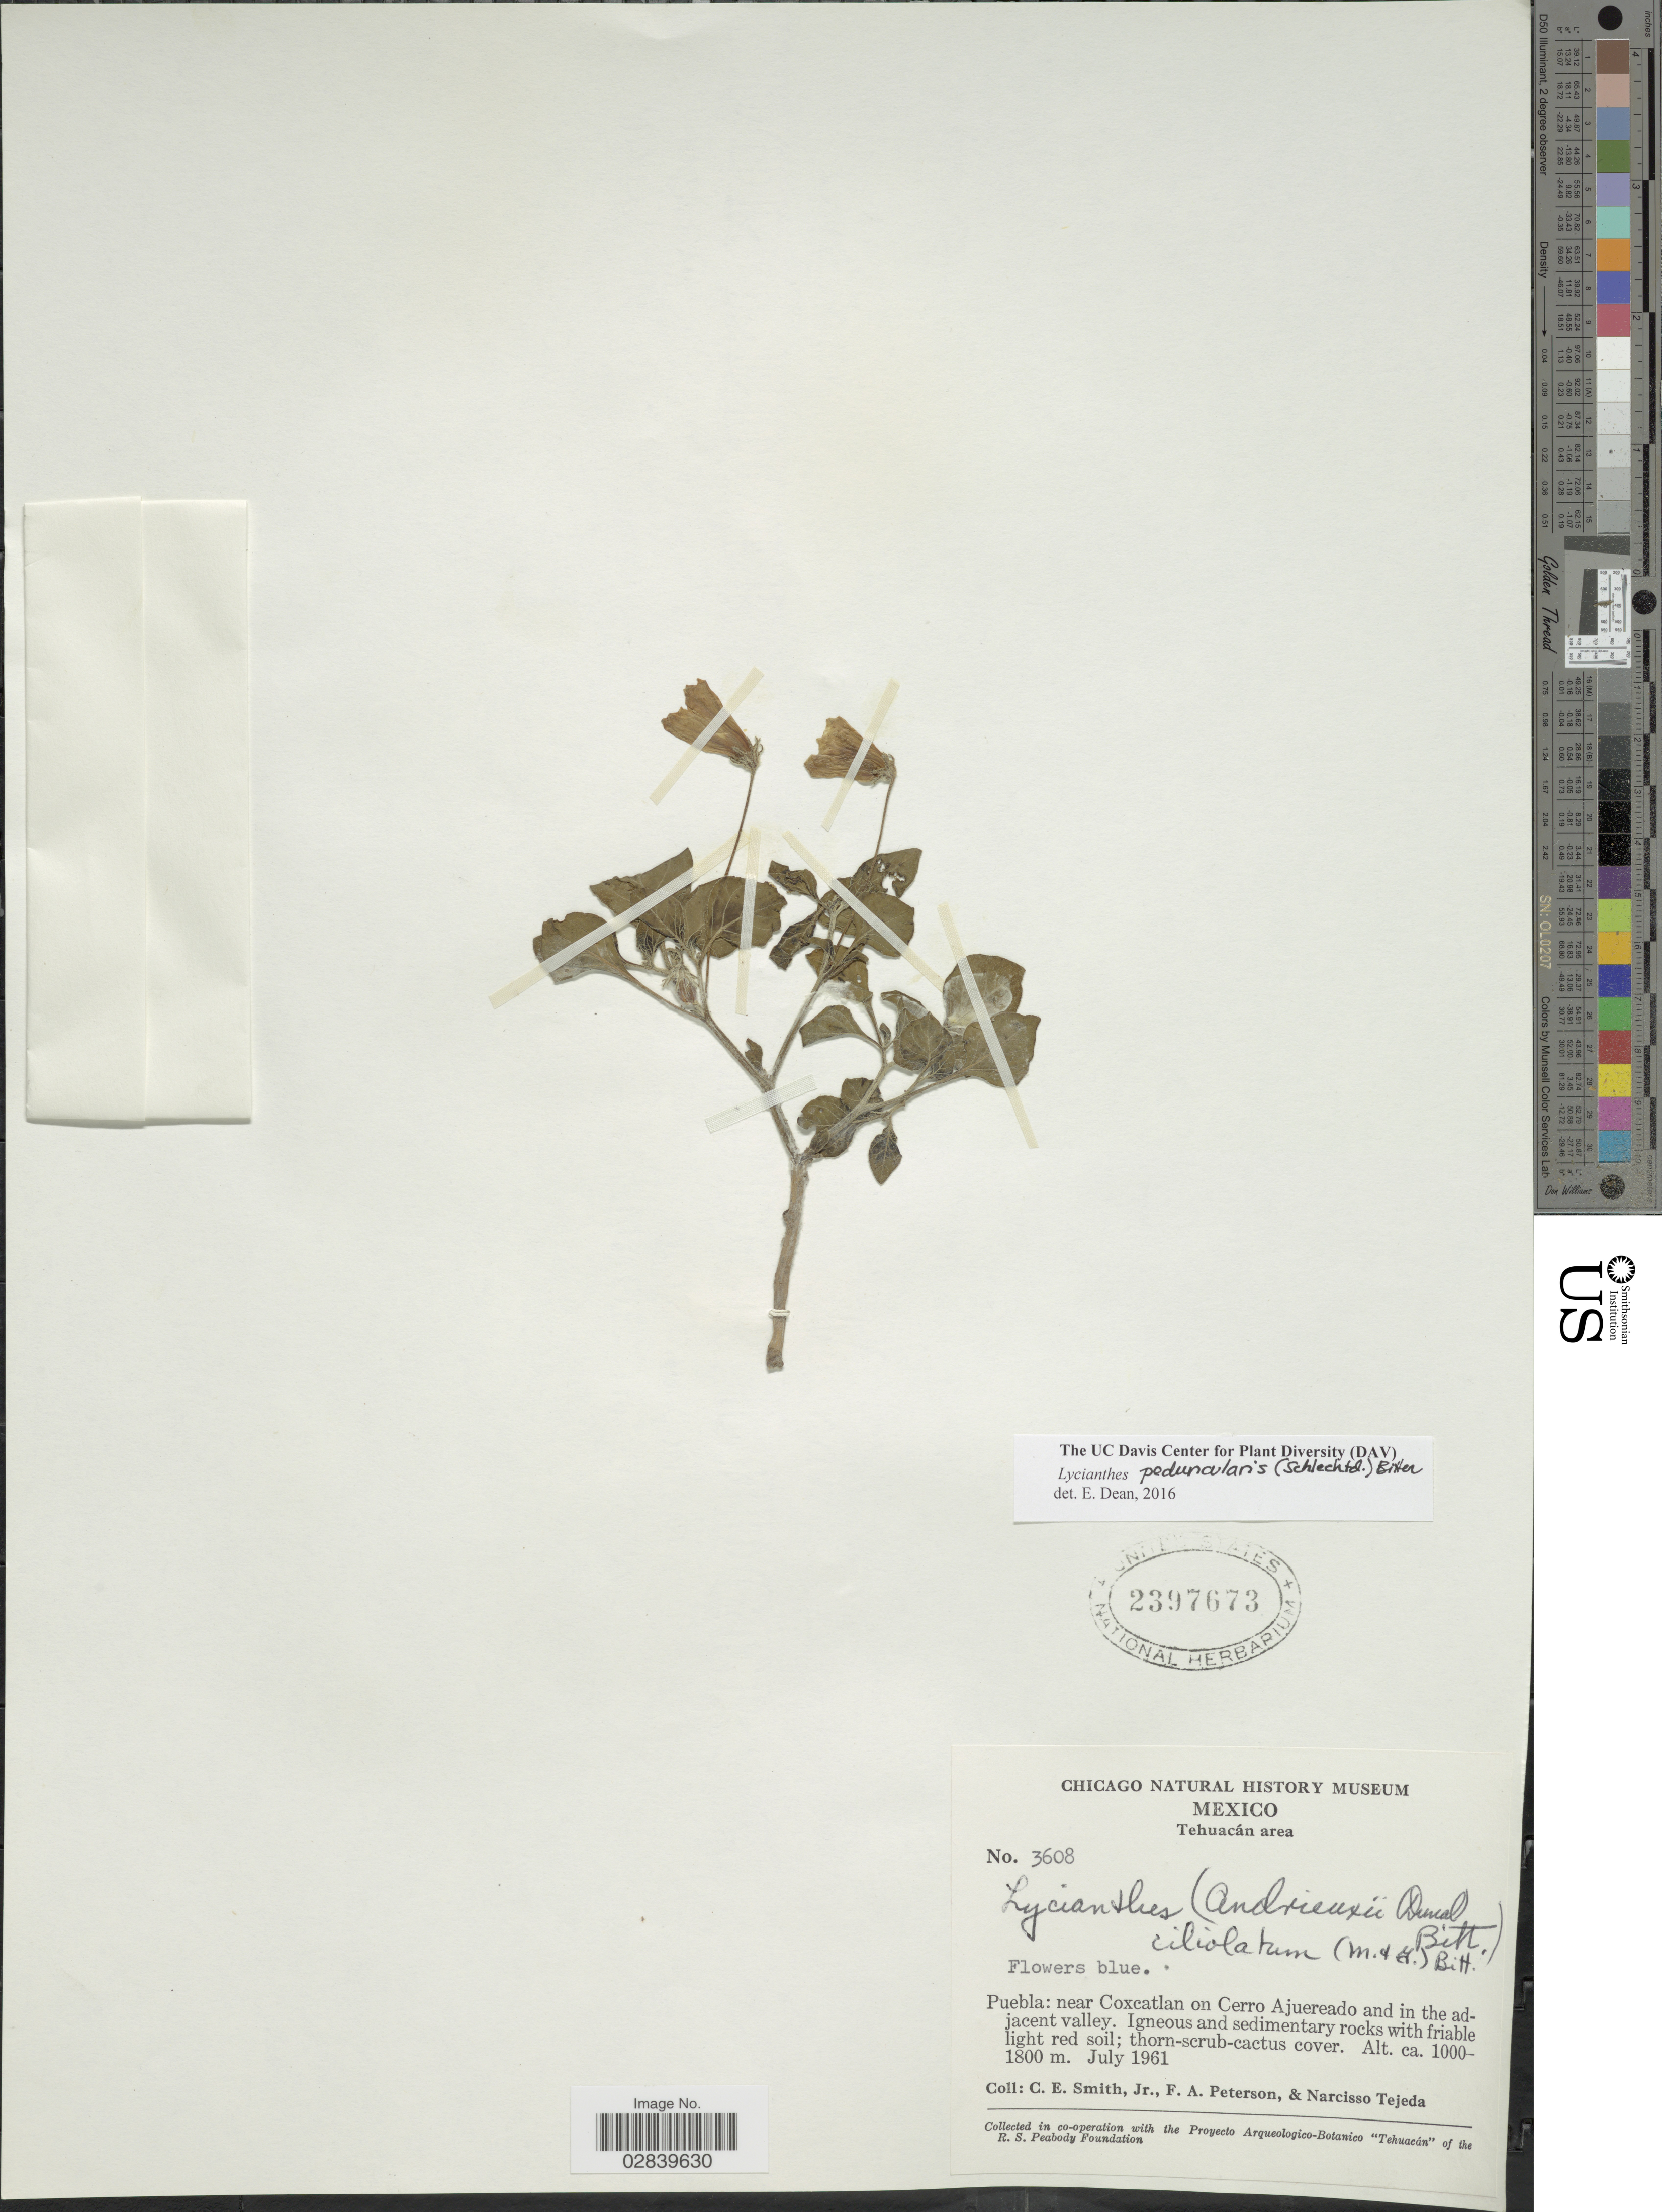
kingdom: Plantae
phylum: Tracheophyta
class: Magnoliopsida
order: Solanales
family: Solanaceae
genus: Lycianthes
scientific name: Lycianthes peduncularis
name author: (Schltdl.) Bitter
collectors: C. E. Smith Jr., F. A. Peterson & N. Tejeda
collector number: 3608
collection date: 1961-07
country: Mexico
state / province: Puebla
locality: Tehuacán area, near Coxcatlan on Cerro Ajuereado and in the adjacent valley.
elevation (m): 1000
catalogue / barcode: US 2397673